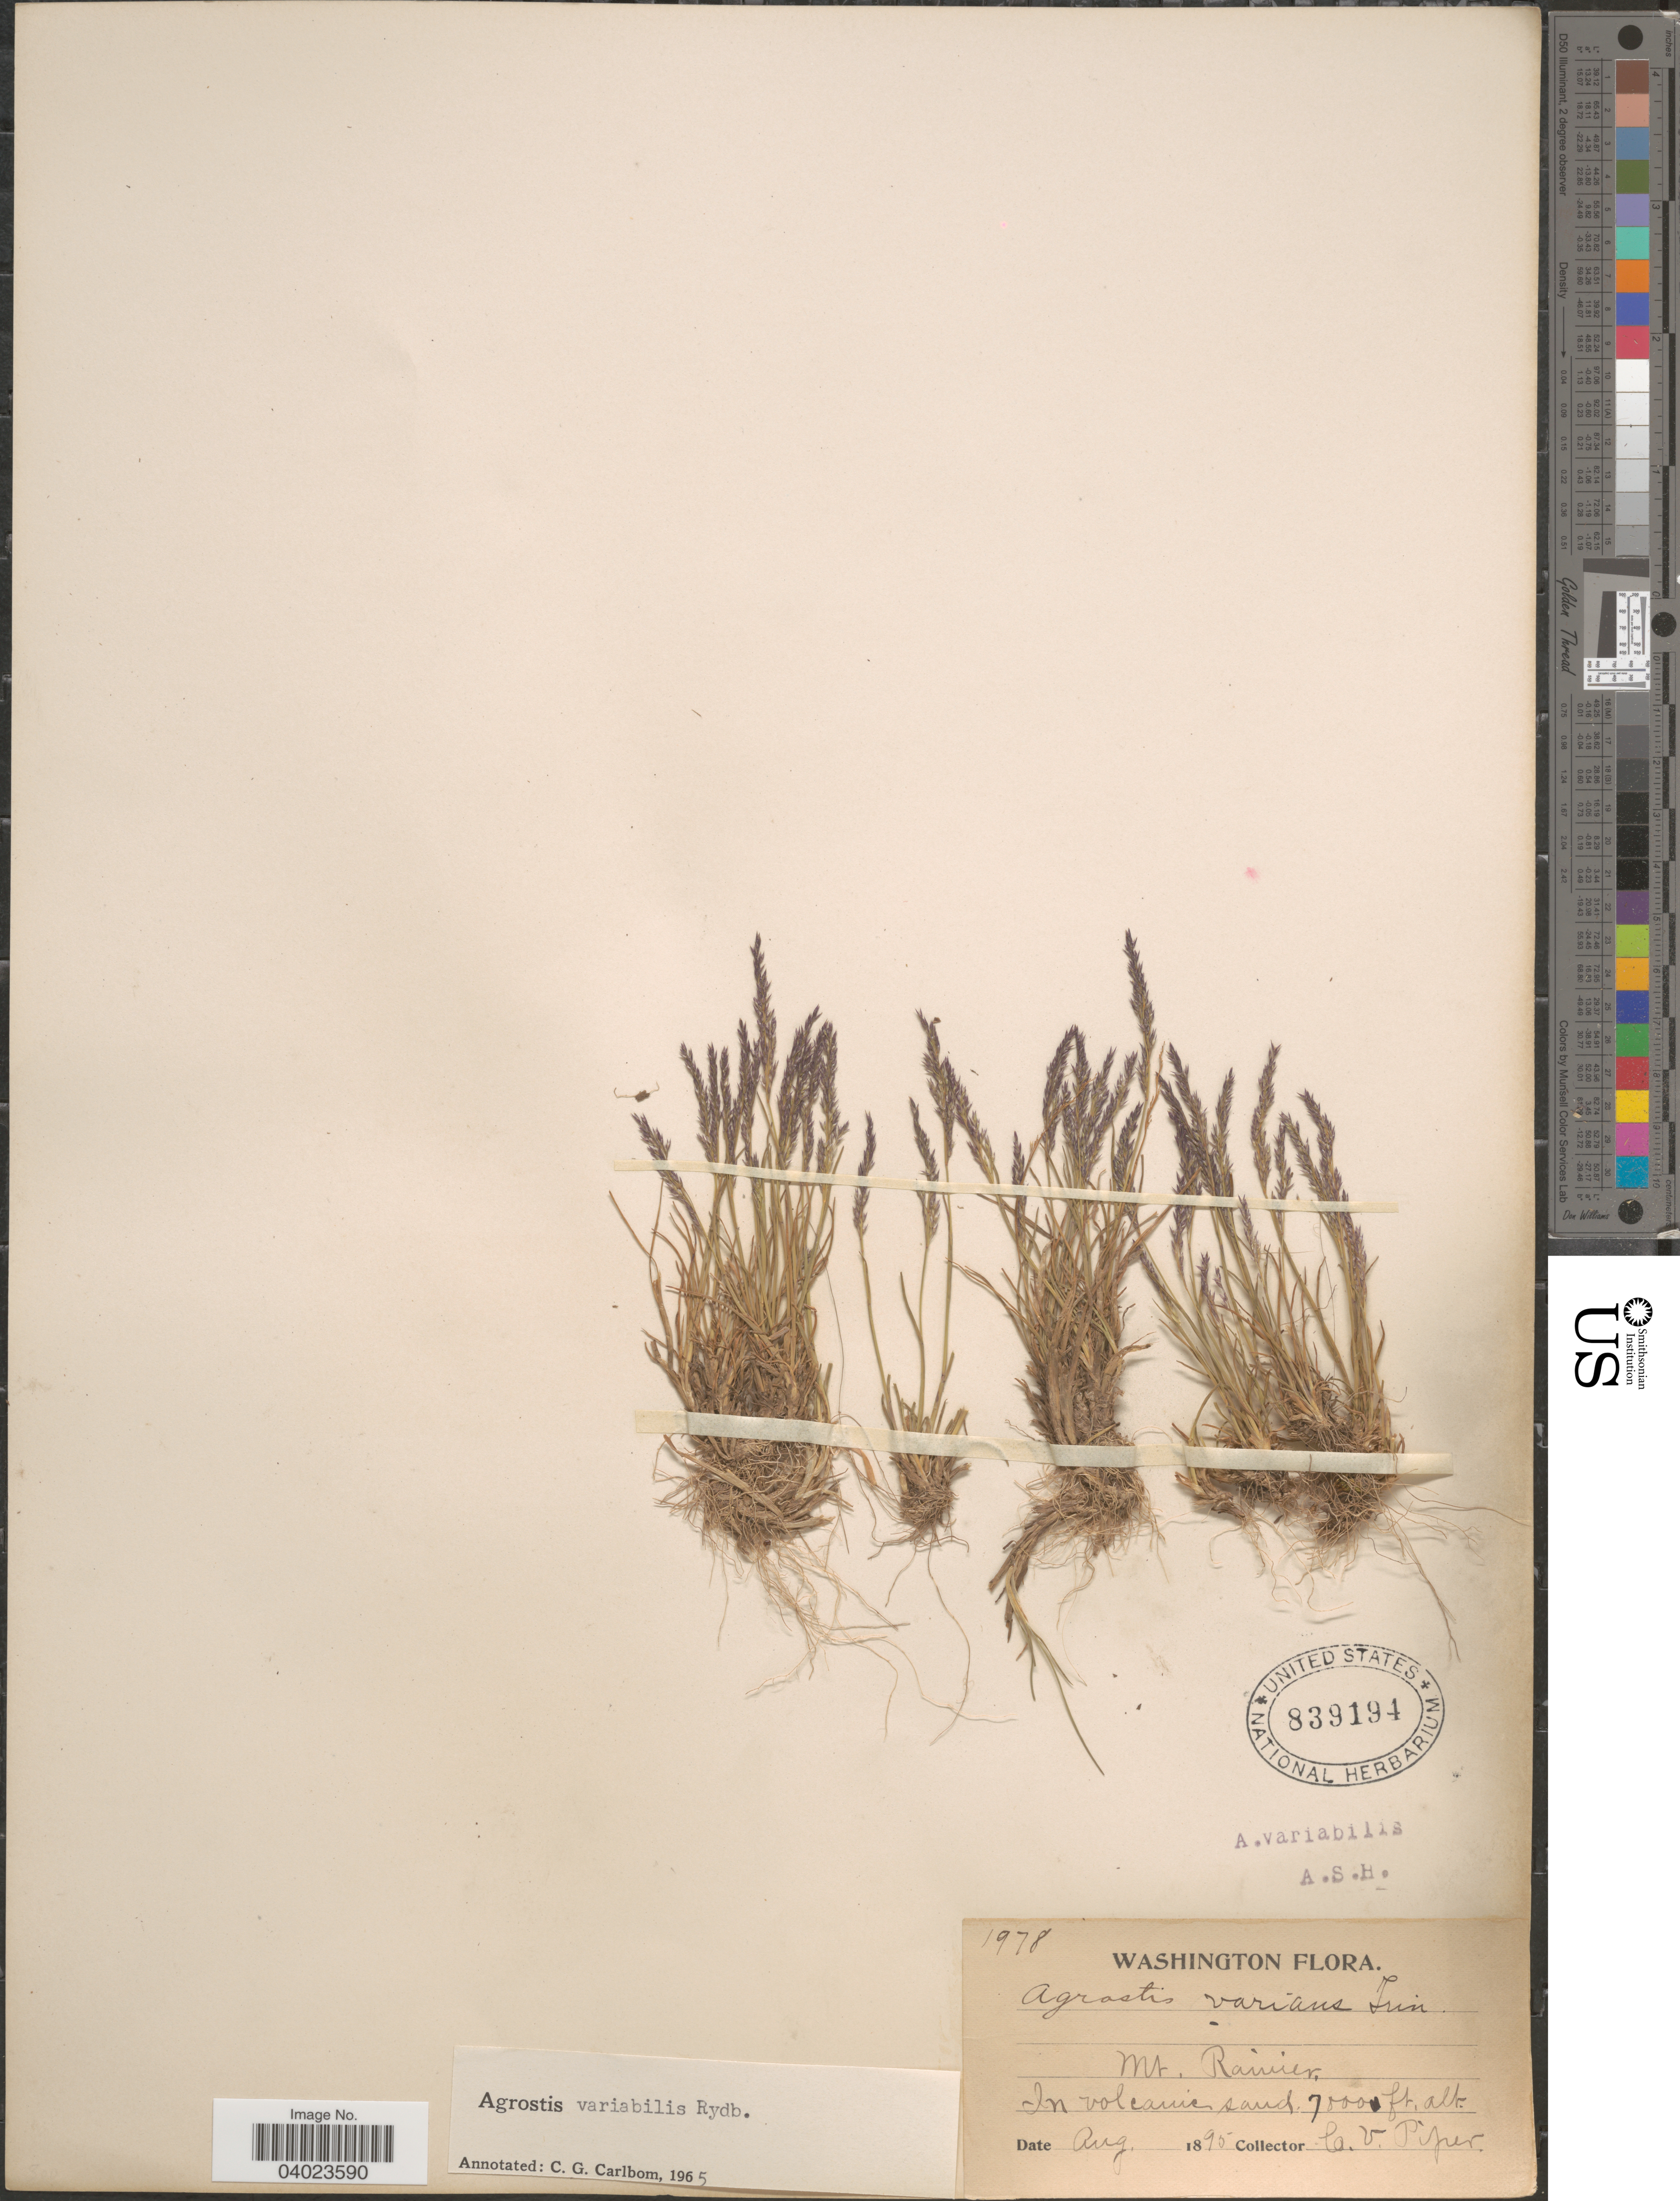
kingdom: Plantae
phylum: Tracheophyta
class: Liliopsida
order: Poales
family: Poaceae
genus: Agrostis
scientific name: Agrostis variabilis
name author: Rydb.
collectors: C. V. Piper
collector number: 1978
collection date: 1895-08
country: United States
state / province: Washington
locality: Mt. Rainier.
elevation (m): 2134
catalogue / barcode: US 839194